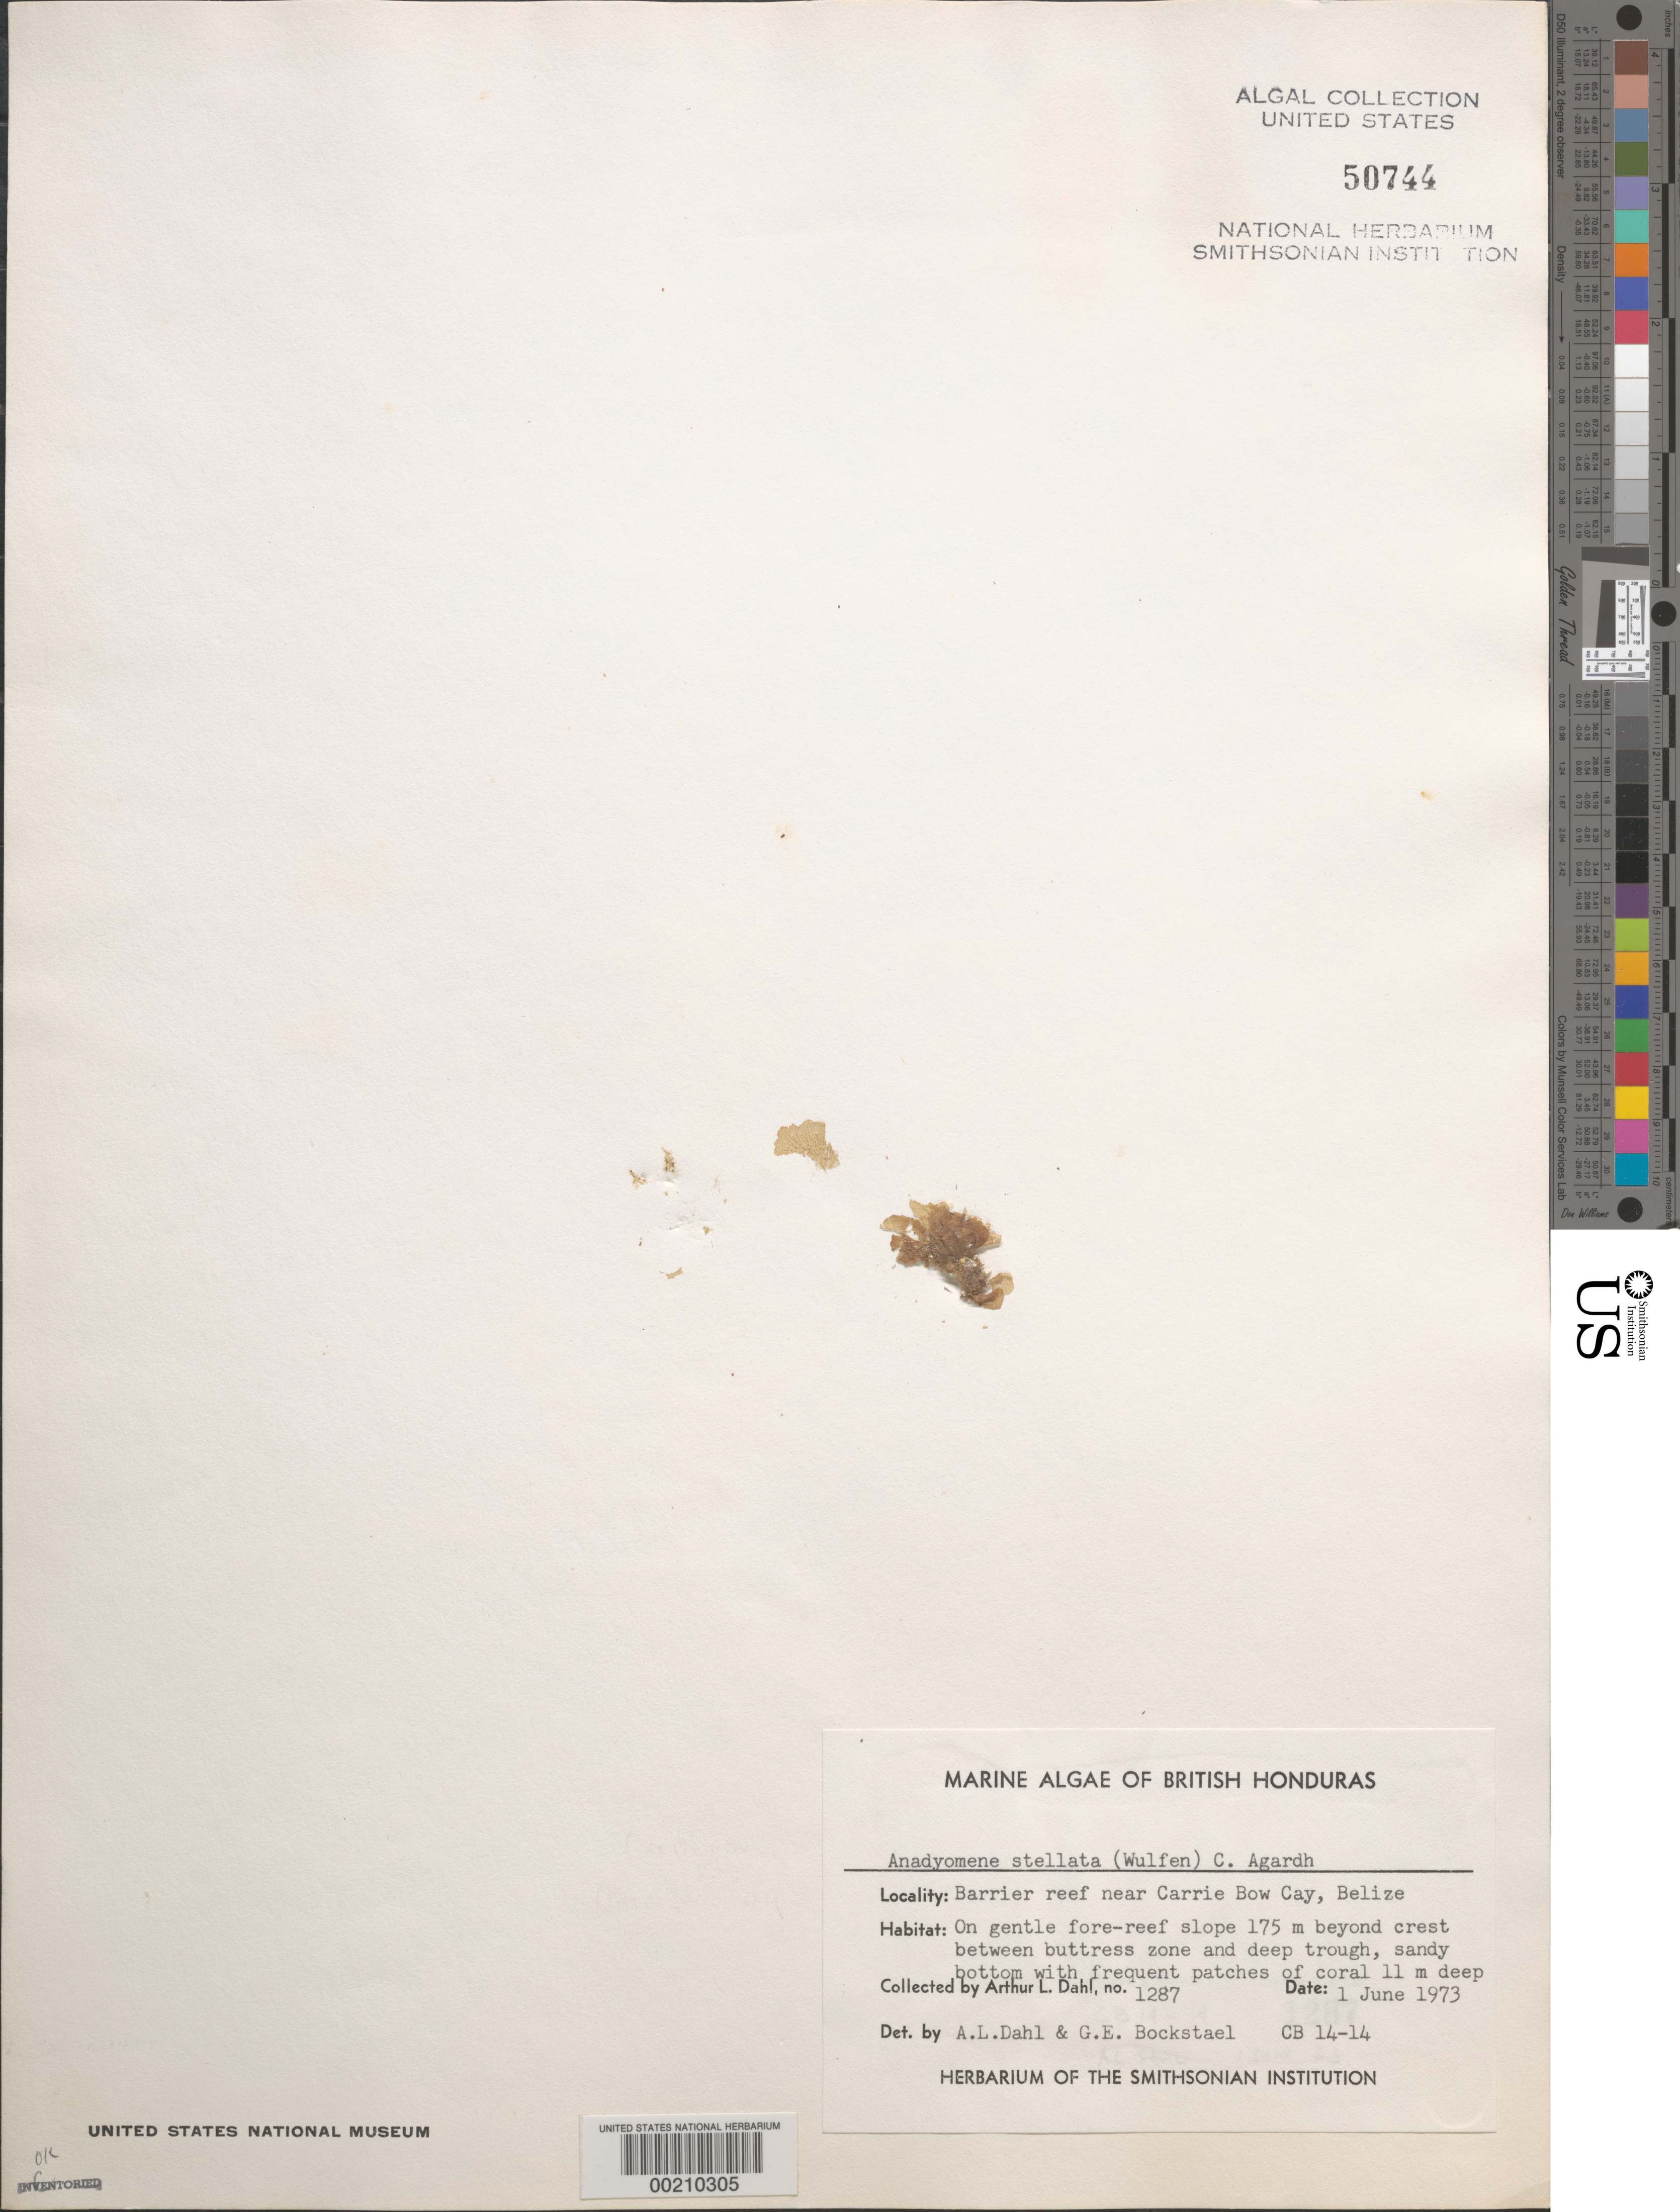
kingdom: Plantae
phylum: Chlorophyta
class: Ulvophyceae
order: Cladophorales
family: Anadyomenaceae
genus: Anadyomene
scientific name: Anadyomene stellata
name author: (Wulfen) C. Agardh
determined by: Dahl, A. O.; Bockstael, G. E.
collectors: A. Dahl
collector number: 1287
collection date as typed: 01 Jun 1973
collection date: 1973-06-01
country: Belize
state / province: Stann Creek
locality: Near Carrie Bow Cay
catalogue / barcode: US 50744